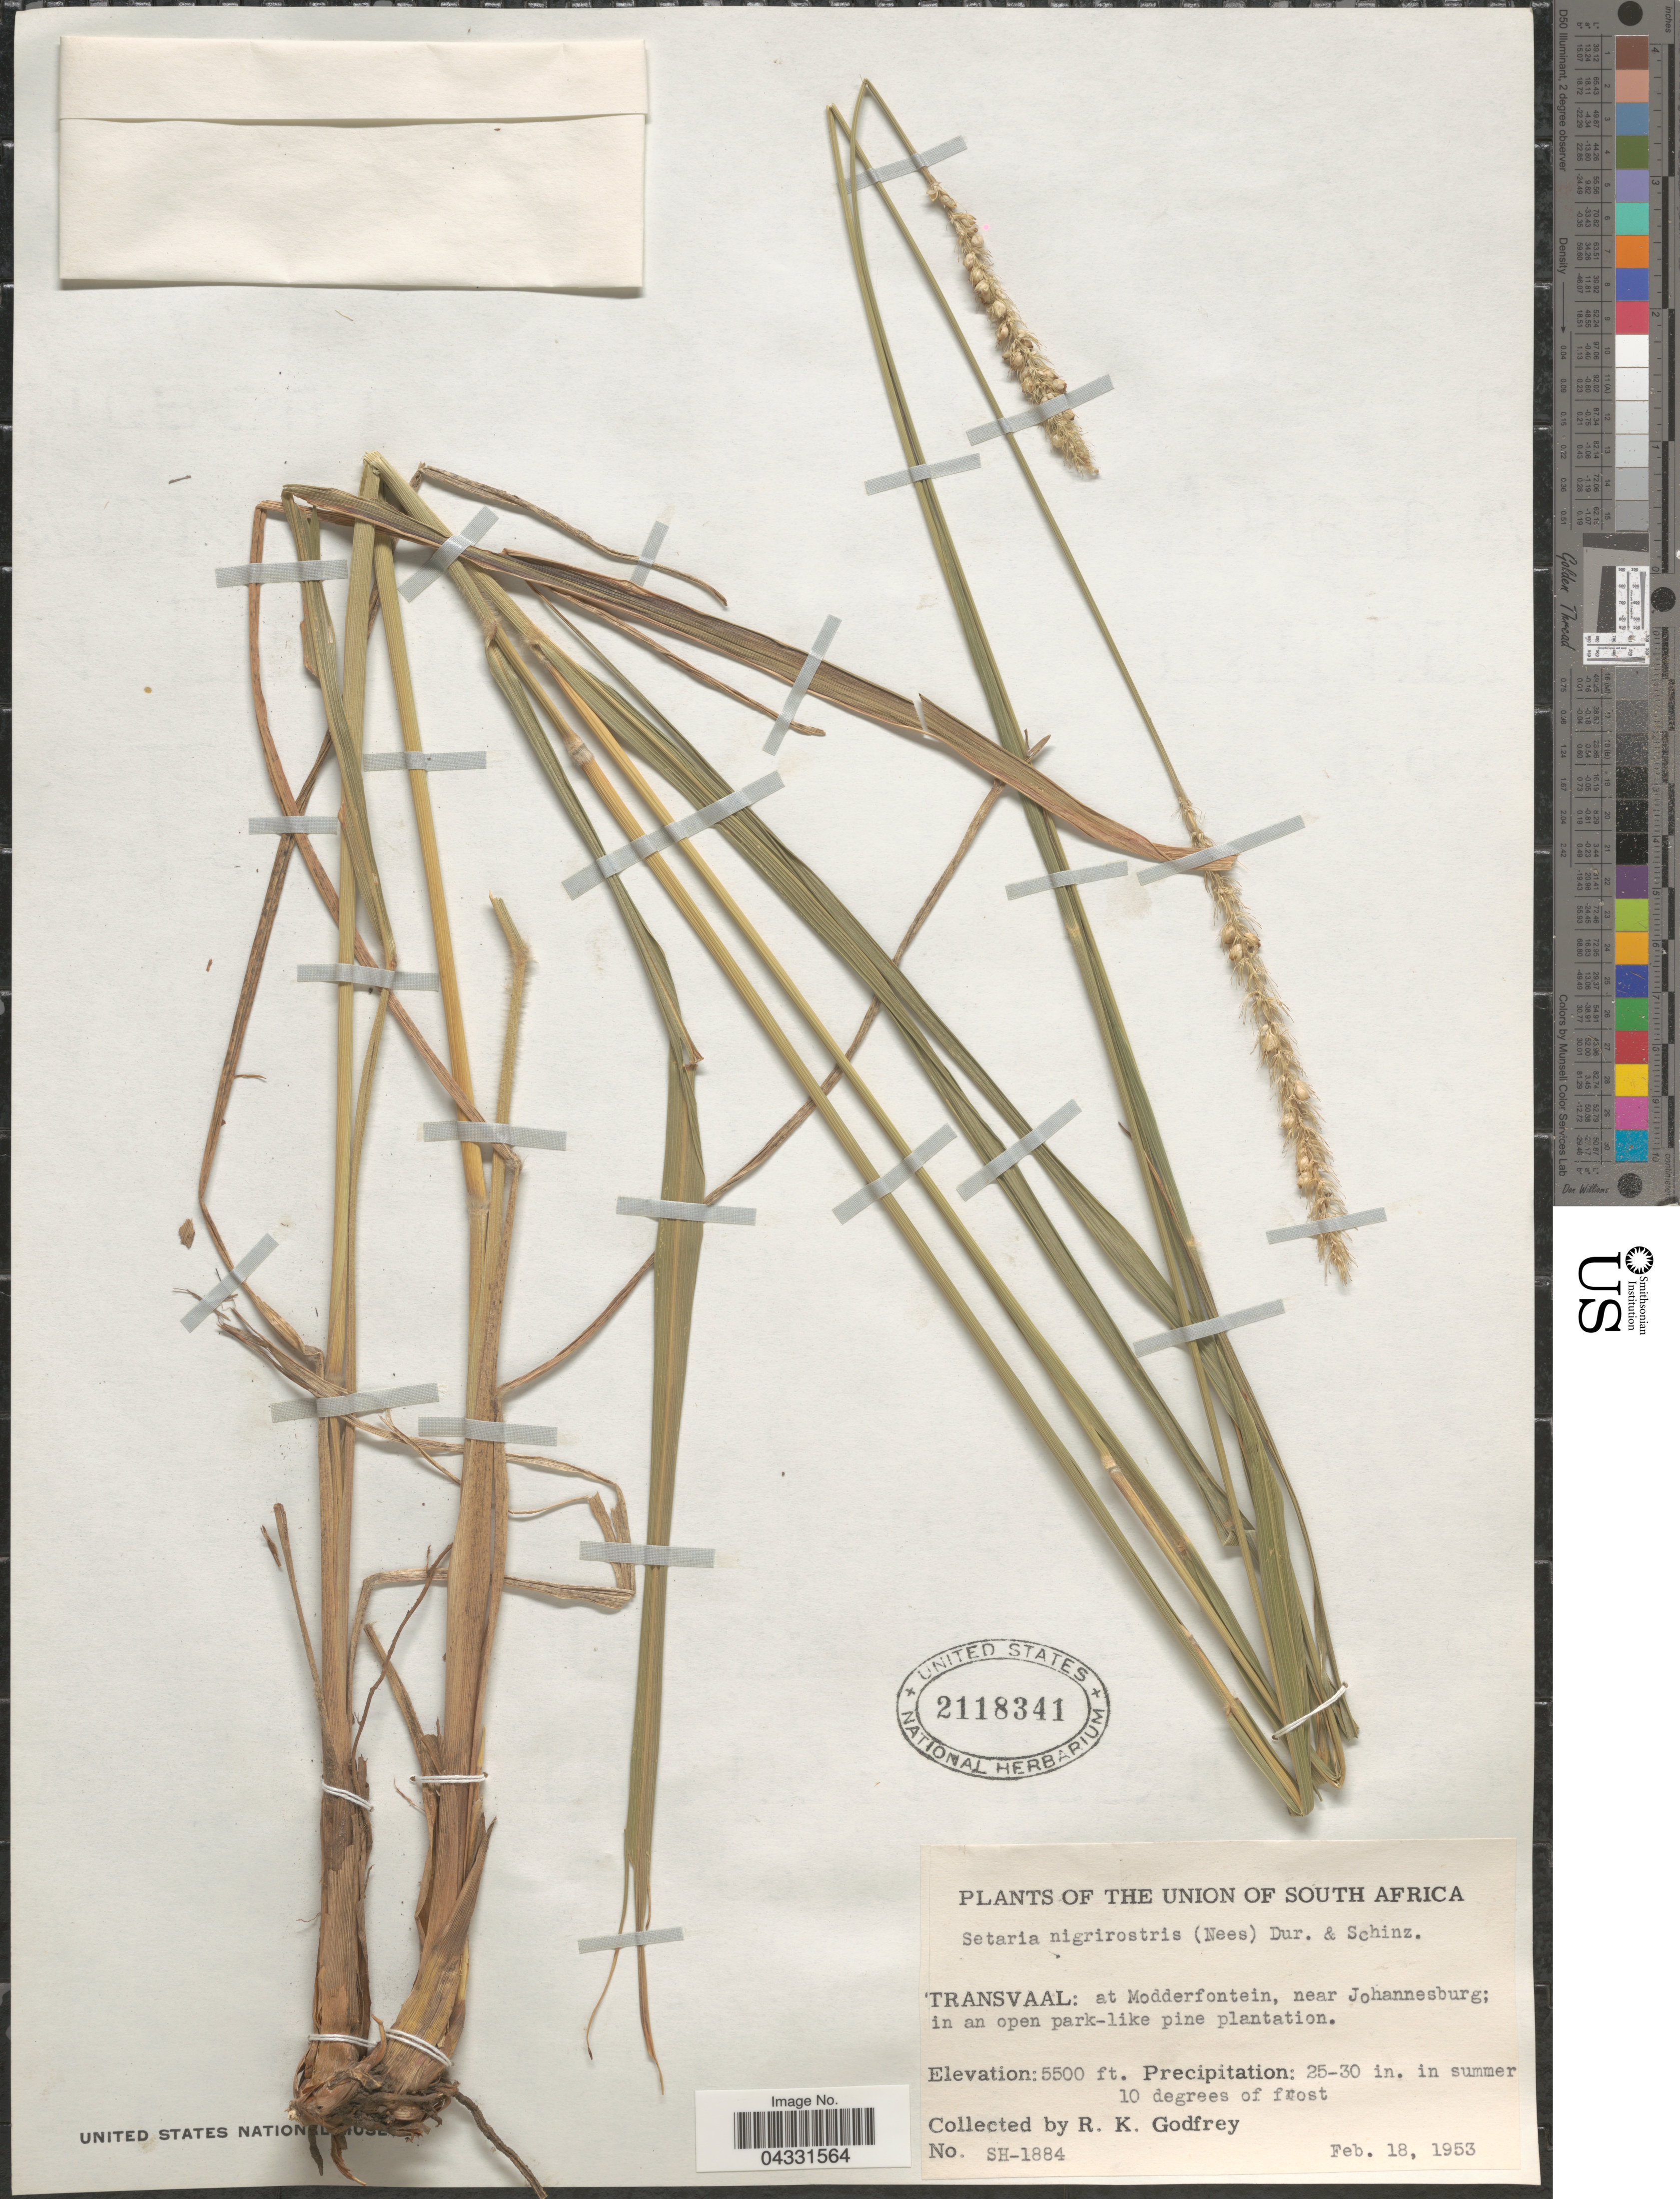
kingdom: Plantae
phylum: Tracheophyta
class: Liliopsida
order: Poales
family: Poaceae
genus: Setaria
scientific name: Setaria nigrirostris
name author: (Nees) Durand & Schinz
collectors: R. K. Godfrey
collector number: SH-1884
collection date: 1953-02-18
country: South Africa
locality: Union of South Africa. Transvaal: at Modderfontein, near Johannesburg; in an open park-like pine plantation.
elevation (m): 1676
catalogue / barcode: US 2118341